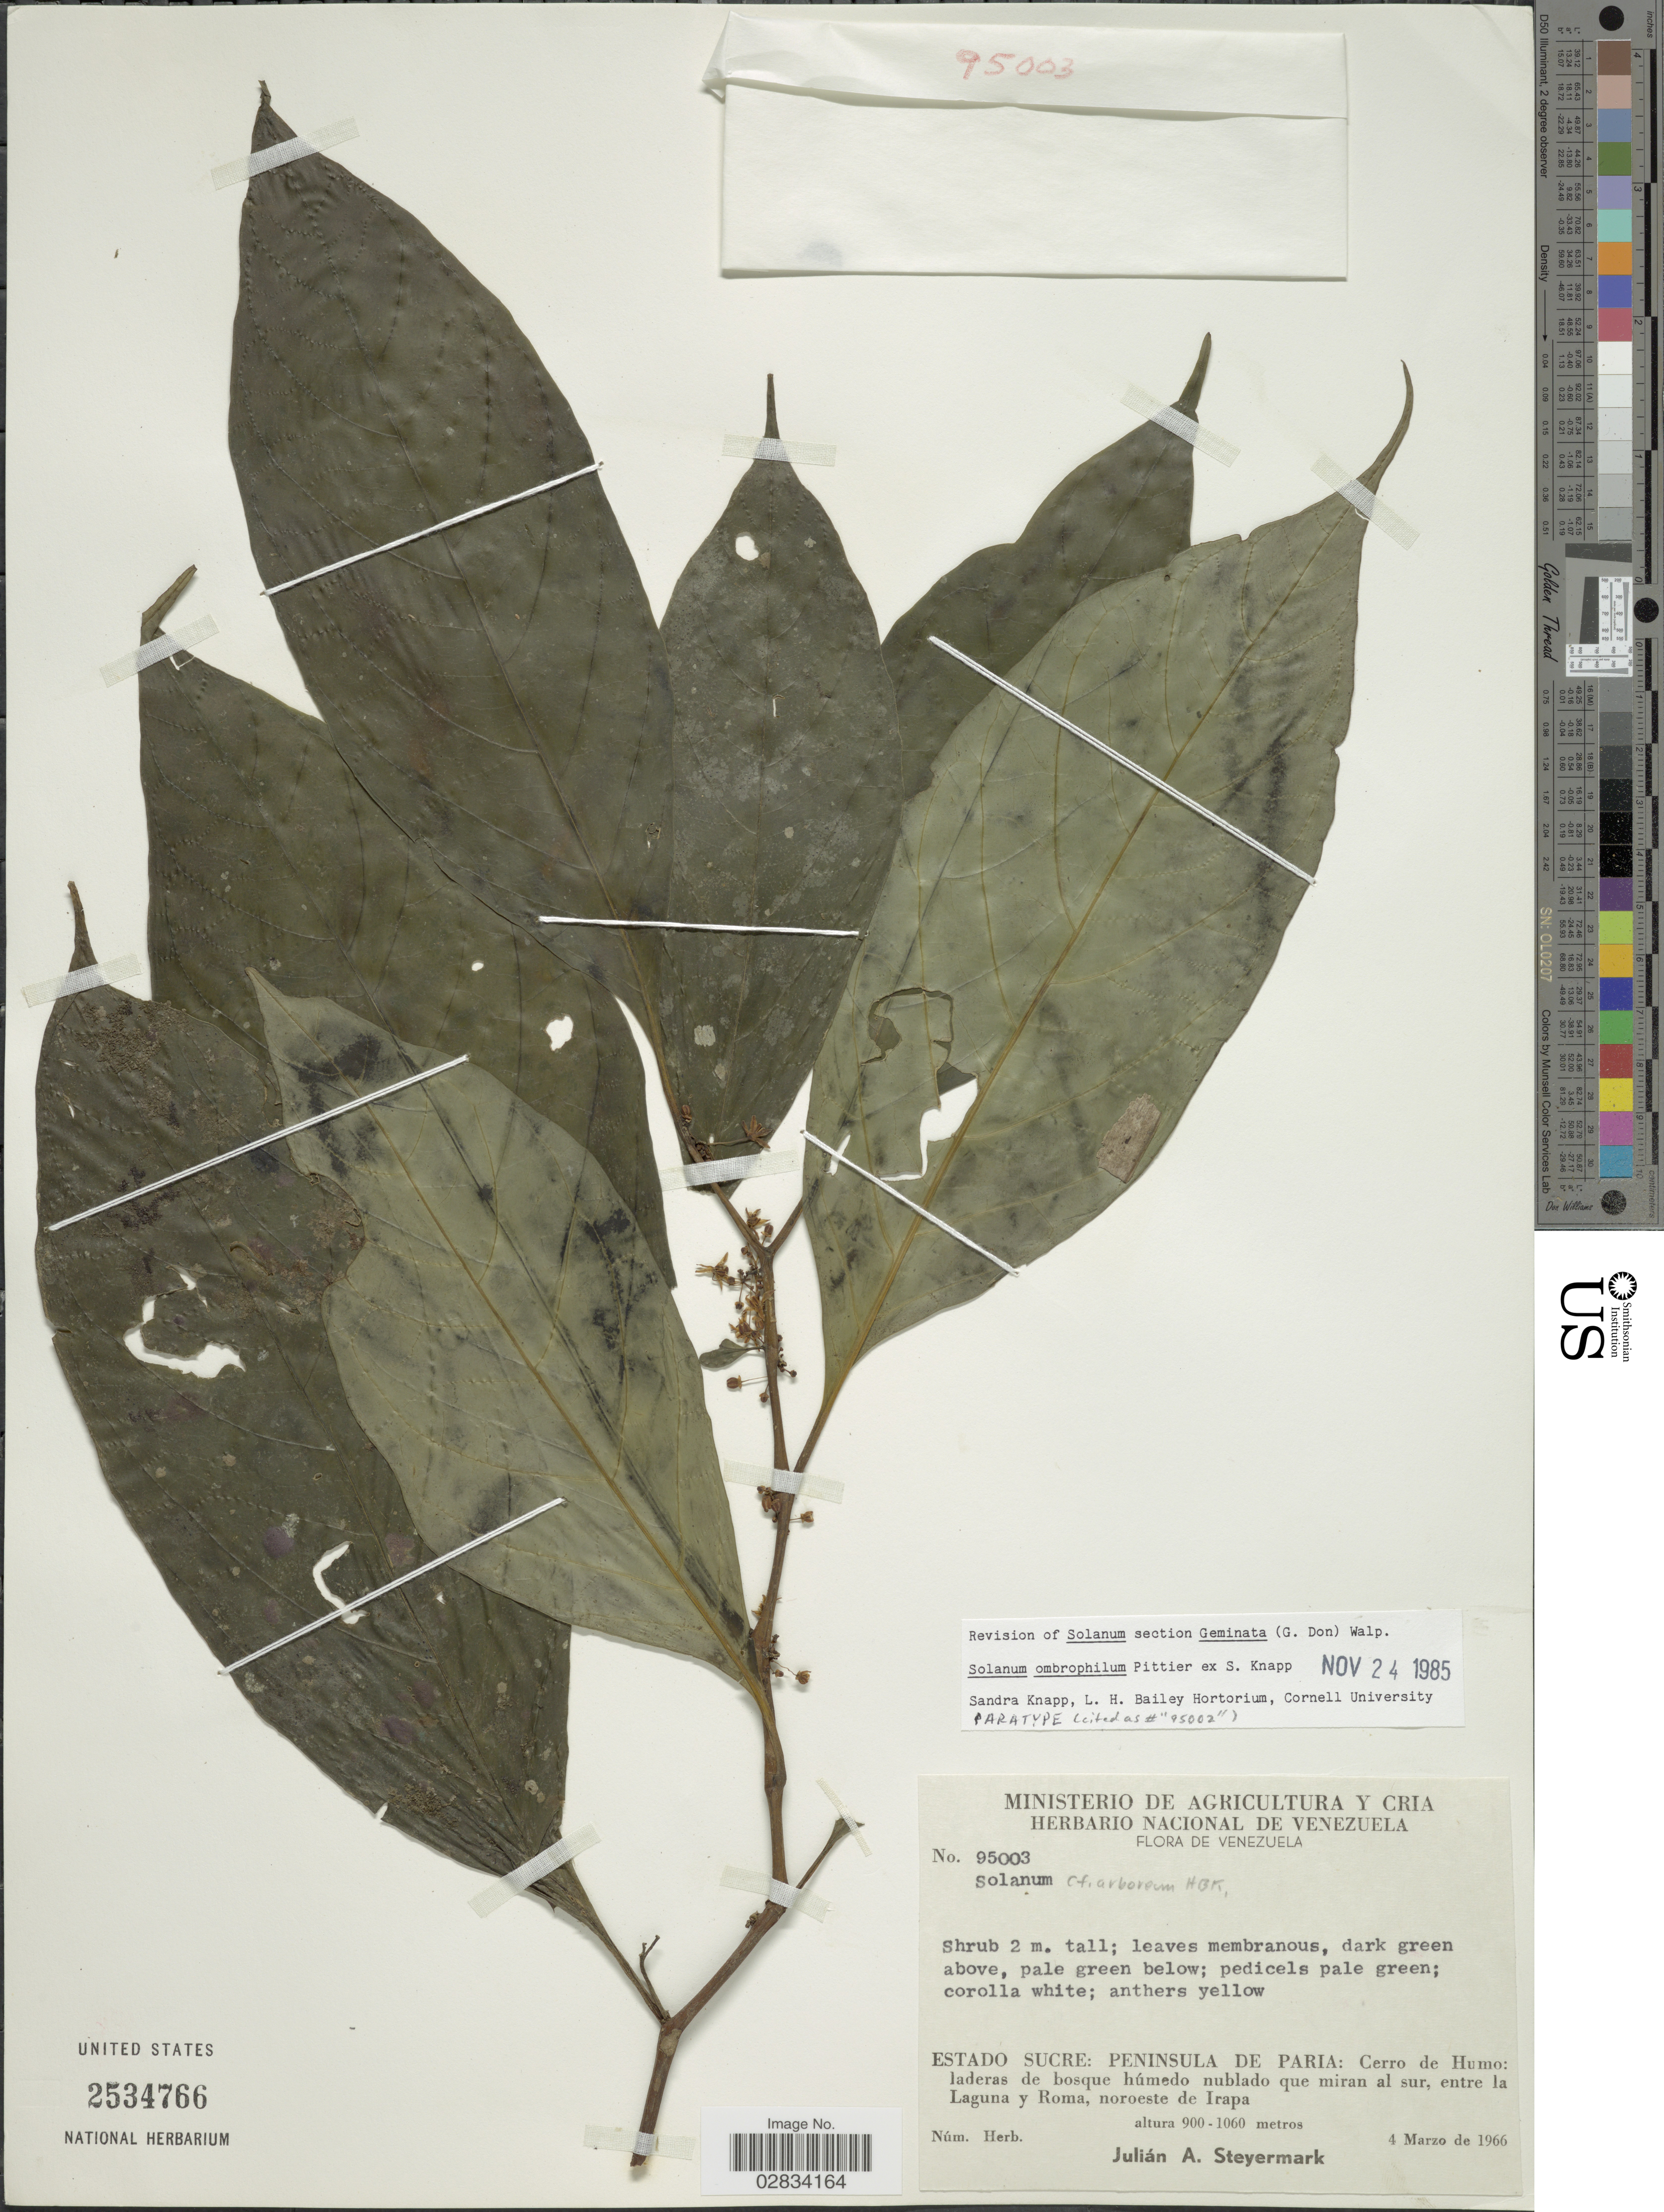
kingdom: Plantae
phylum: Tracheophyta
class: Magnoliopsida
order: Solanales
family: Solanaceae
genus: Solanum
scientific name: Solanum ombrophilum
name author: Pittier ex S. Knapp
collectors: J. Steyermark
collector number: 95003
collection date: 1966-03-04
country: Venezuela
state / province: Sucre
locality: Peninsula de Paria, Cerro de Humo, laderas de bosque húmedo nublado que miran al sur, entre la Laguna y Roma, noroeste de Irapa.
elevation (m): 900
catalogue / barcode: US 2534766